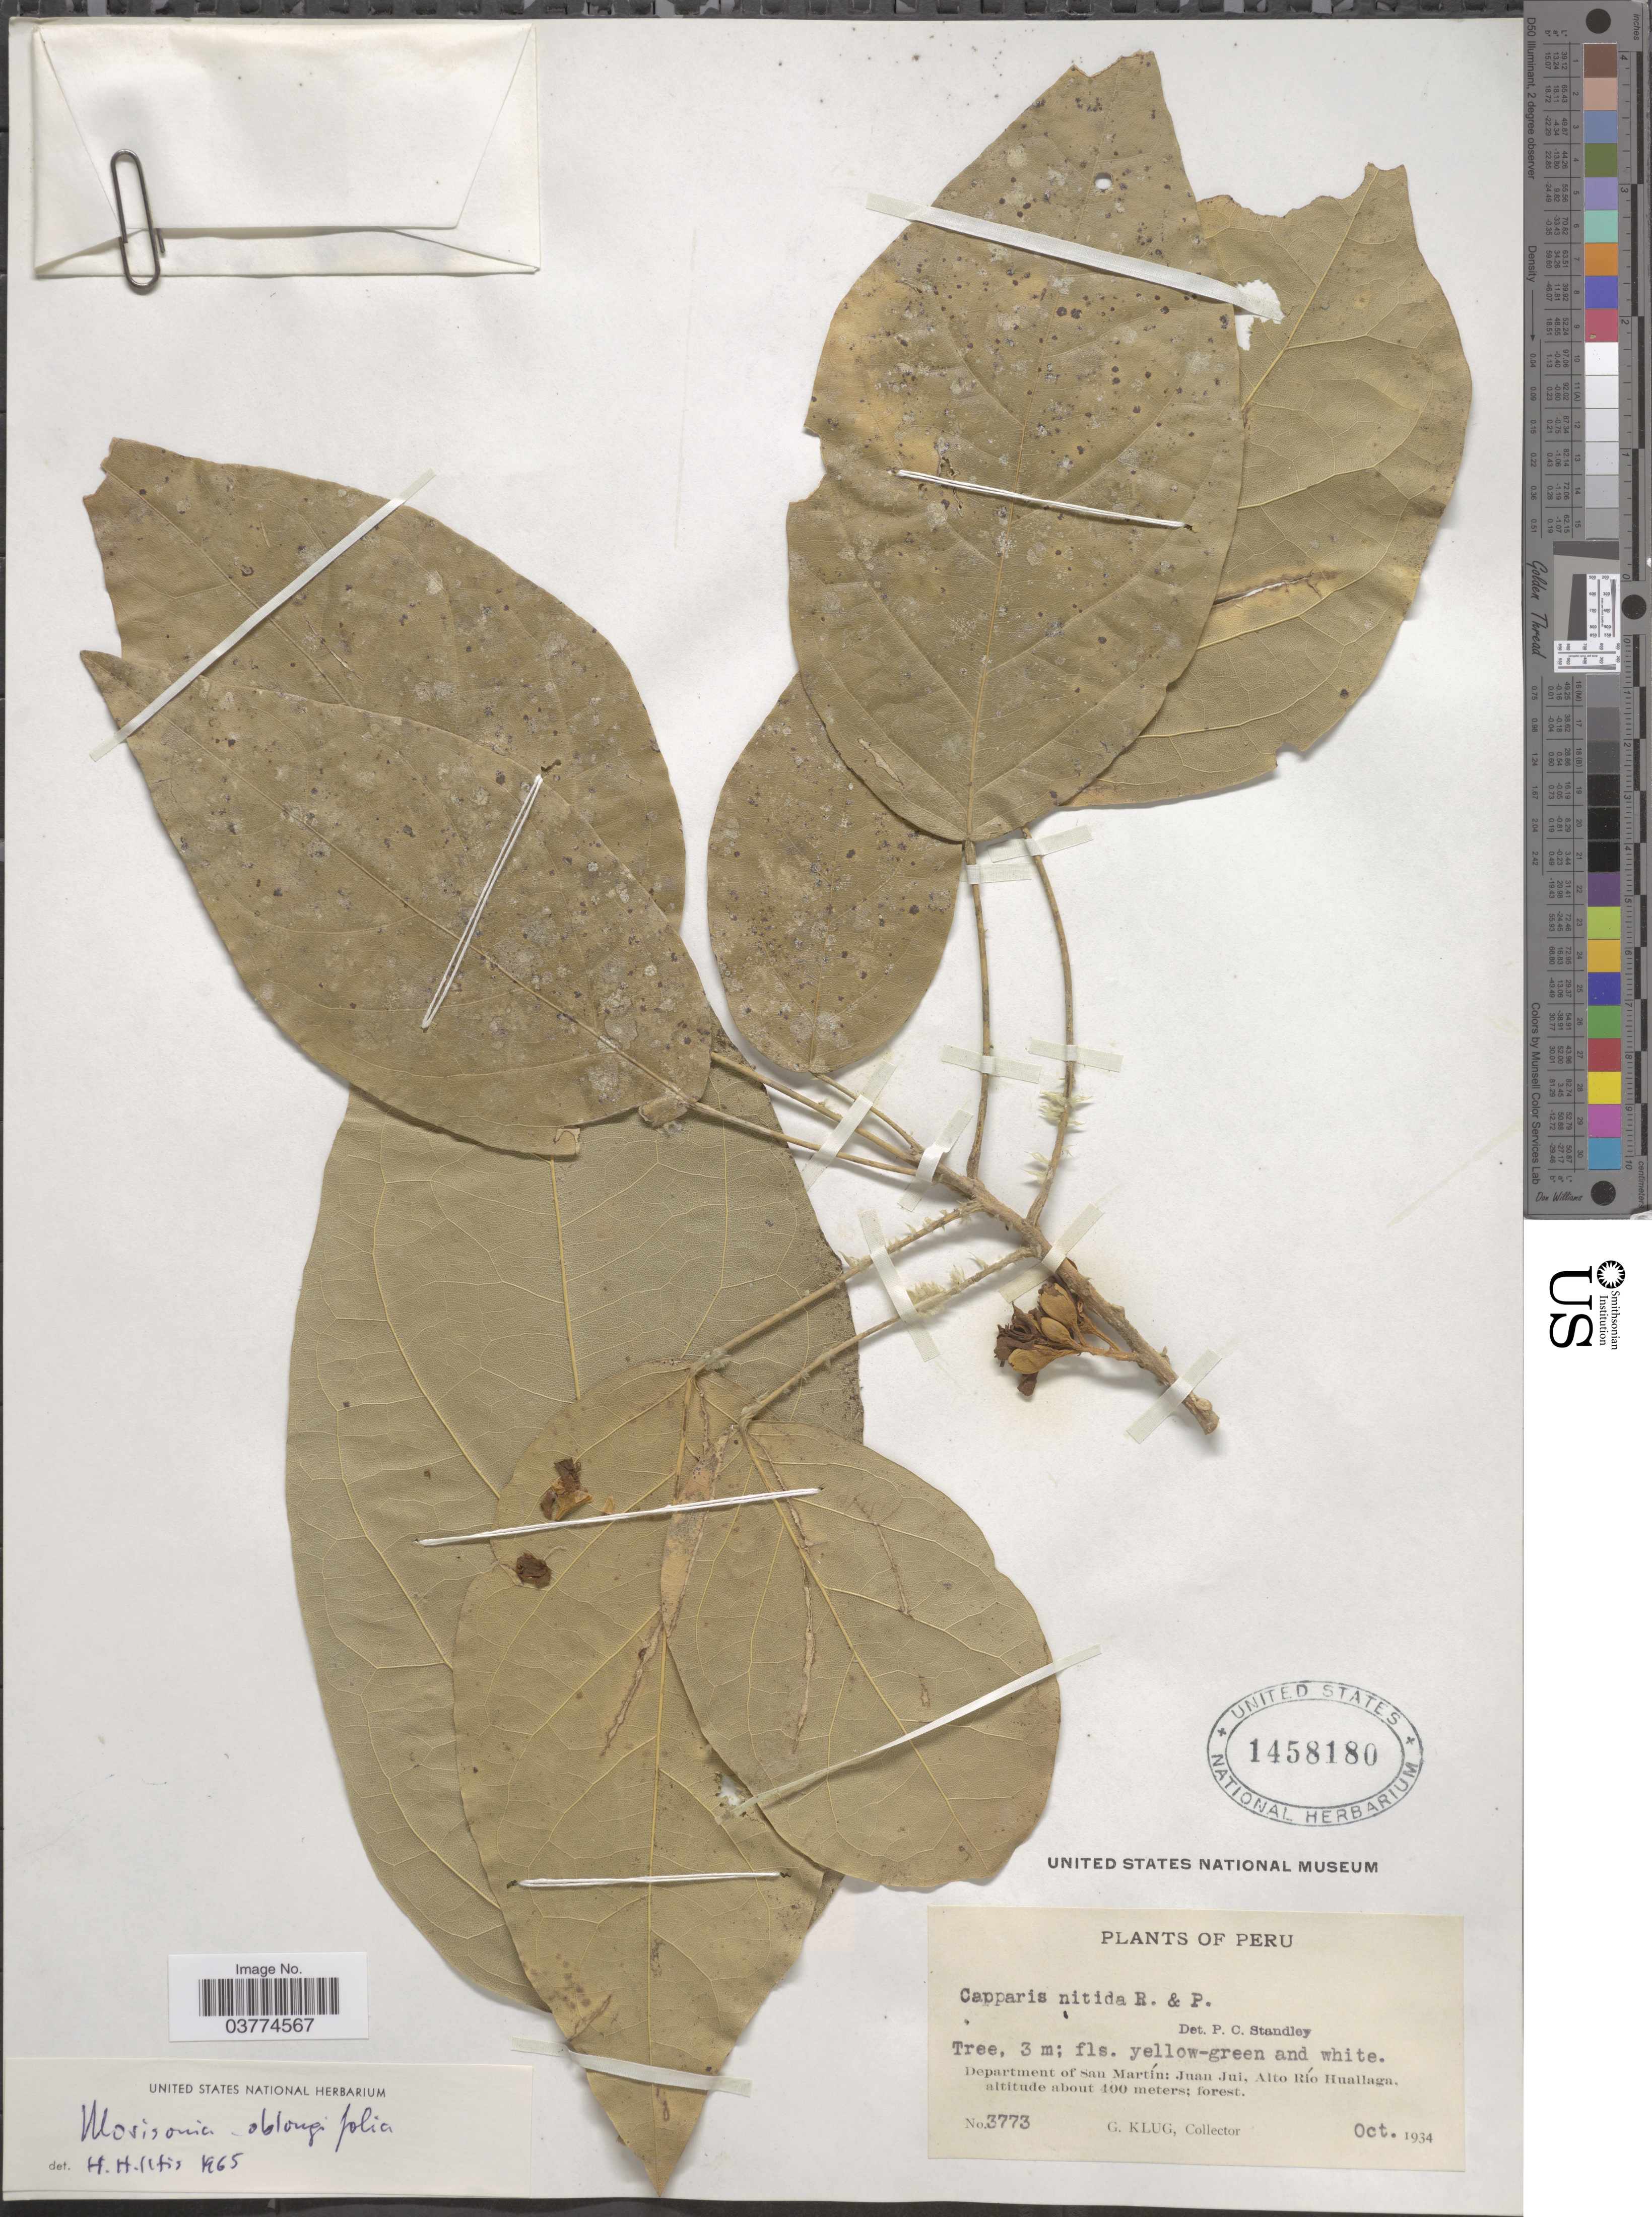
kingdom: Plantae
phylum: Tracheophyta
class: Magnoliopsida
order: Brassicales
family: Capparaceae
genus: Morisonia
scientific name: Morisonia oblongifolia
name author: Britton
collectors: G. Klug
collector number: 3773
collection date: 1934-10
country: Peru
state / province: San Martín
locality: Department of San Martín: Juan Jui, Alto Río Huallaga.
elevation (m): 400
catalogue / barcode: US 1458180